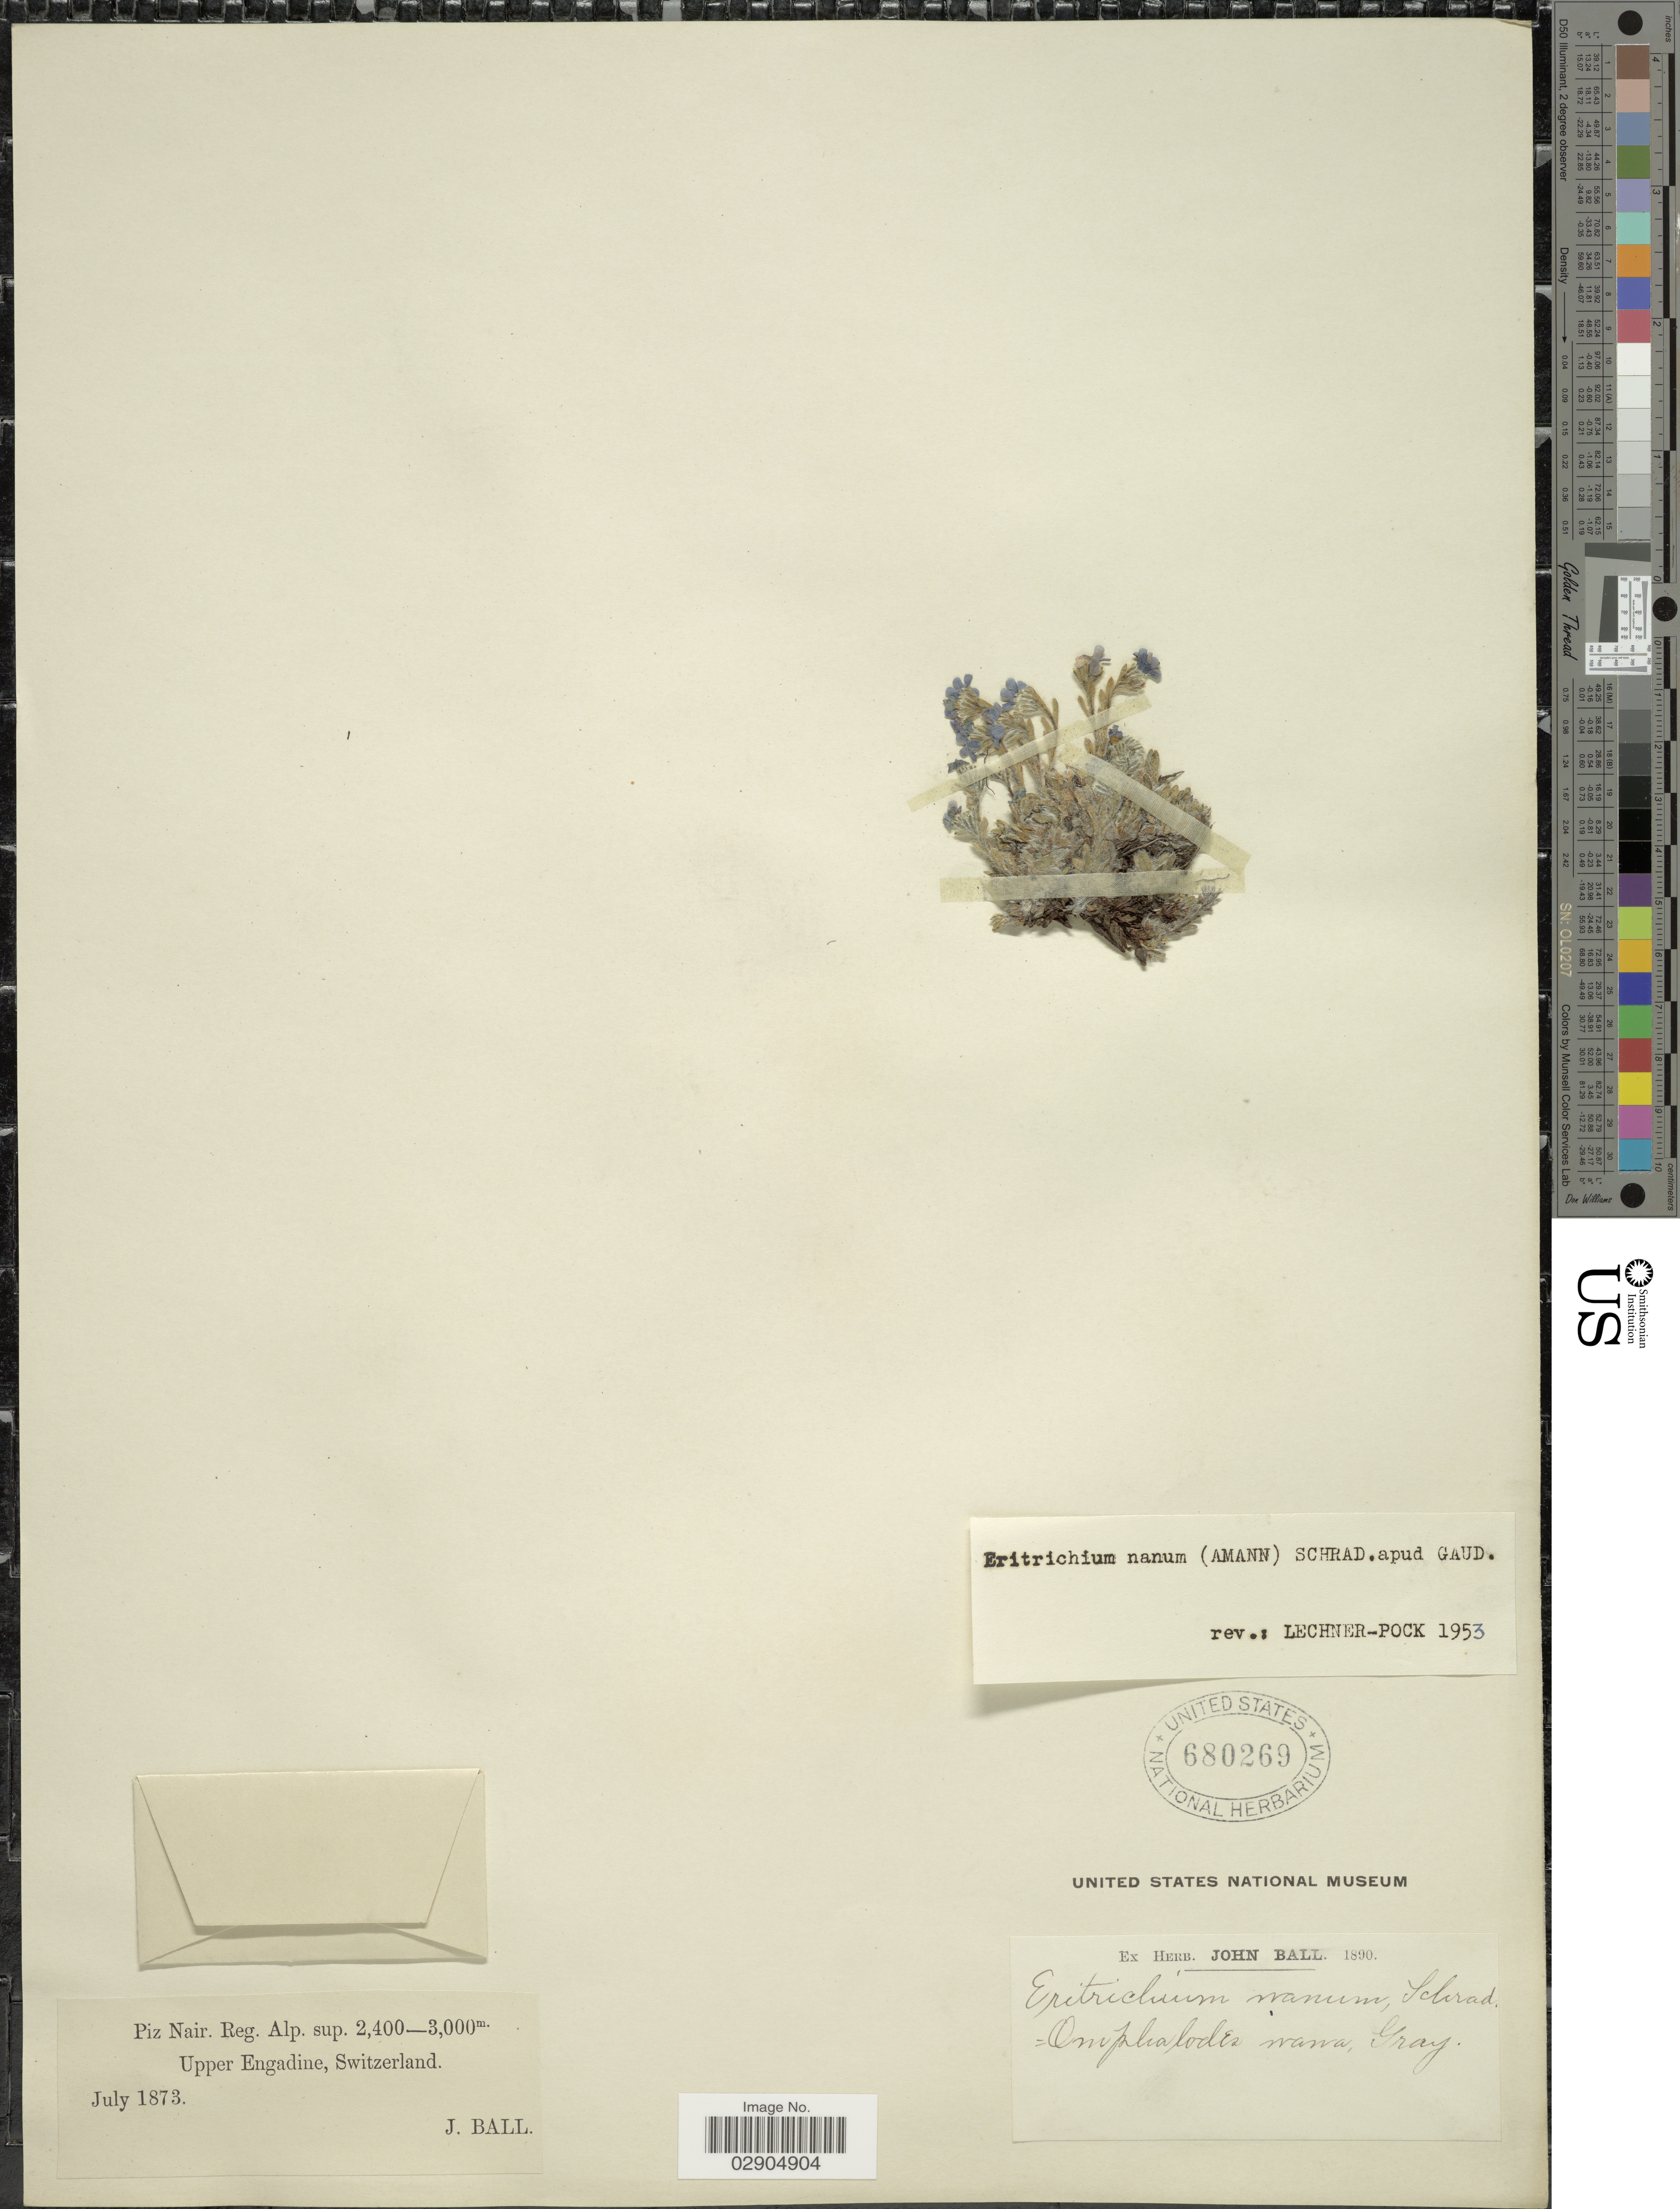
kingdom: Plantae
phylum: Tracheophyta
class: Magnoliopsida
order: Boraginales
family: Boraginaceae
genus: Eritrichium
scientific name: Eritrichium nanum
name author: (L.) Gaudin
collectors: J. Ball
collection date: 1873-07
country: Switzerland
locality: Upper Engadine, Switzerland, Piz Nair, Reg. Alp. sup.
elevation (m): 2400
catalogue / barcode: US 680269